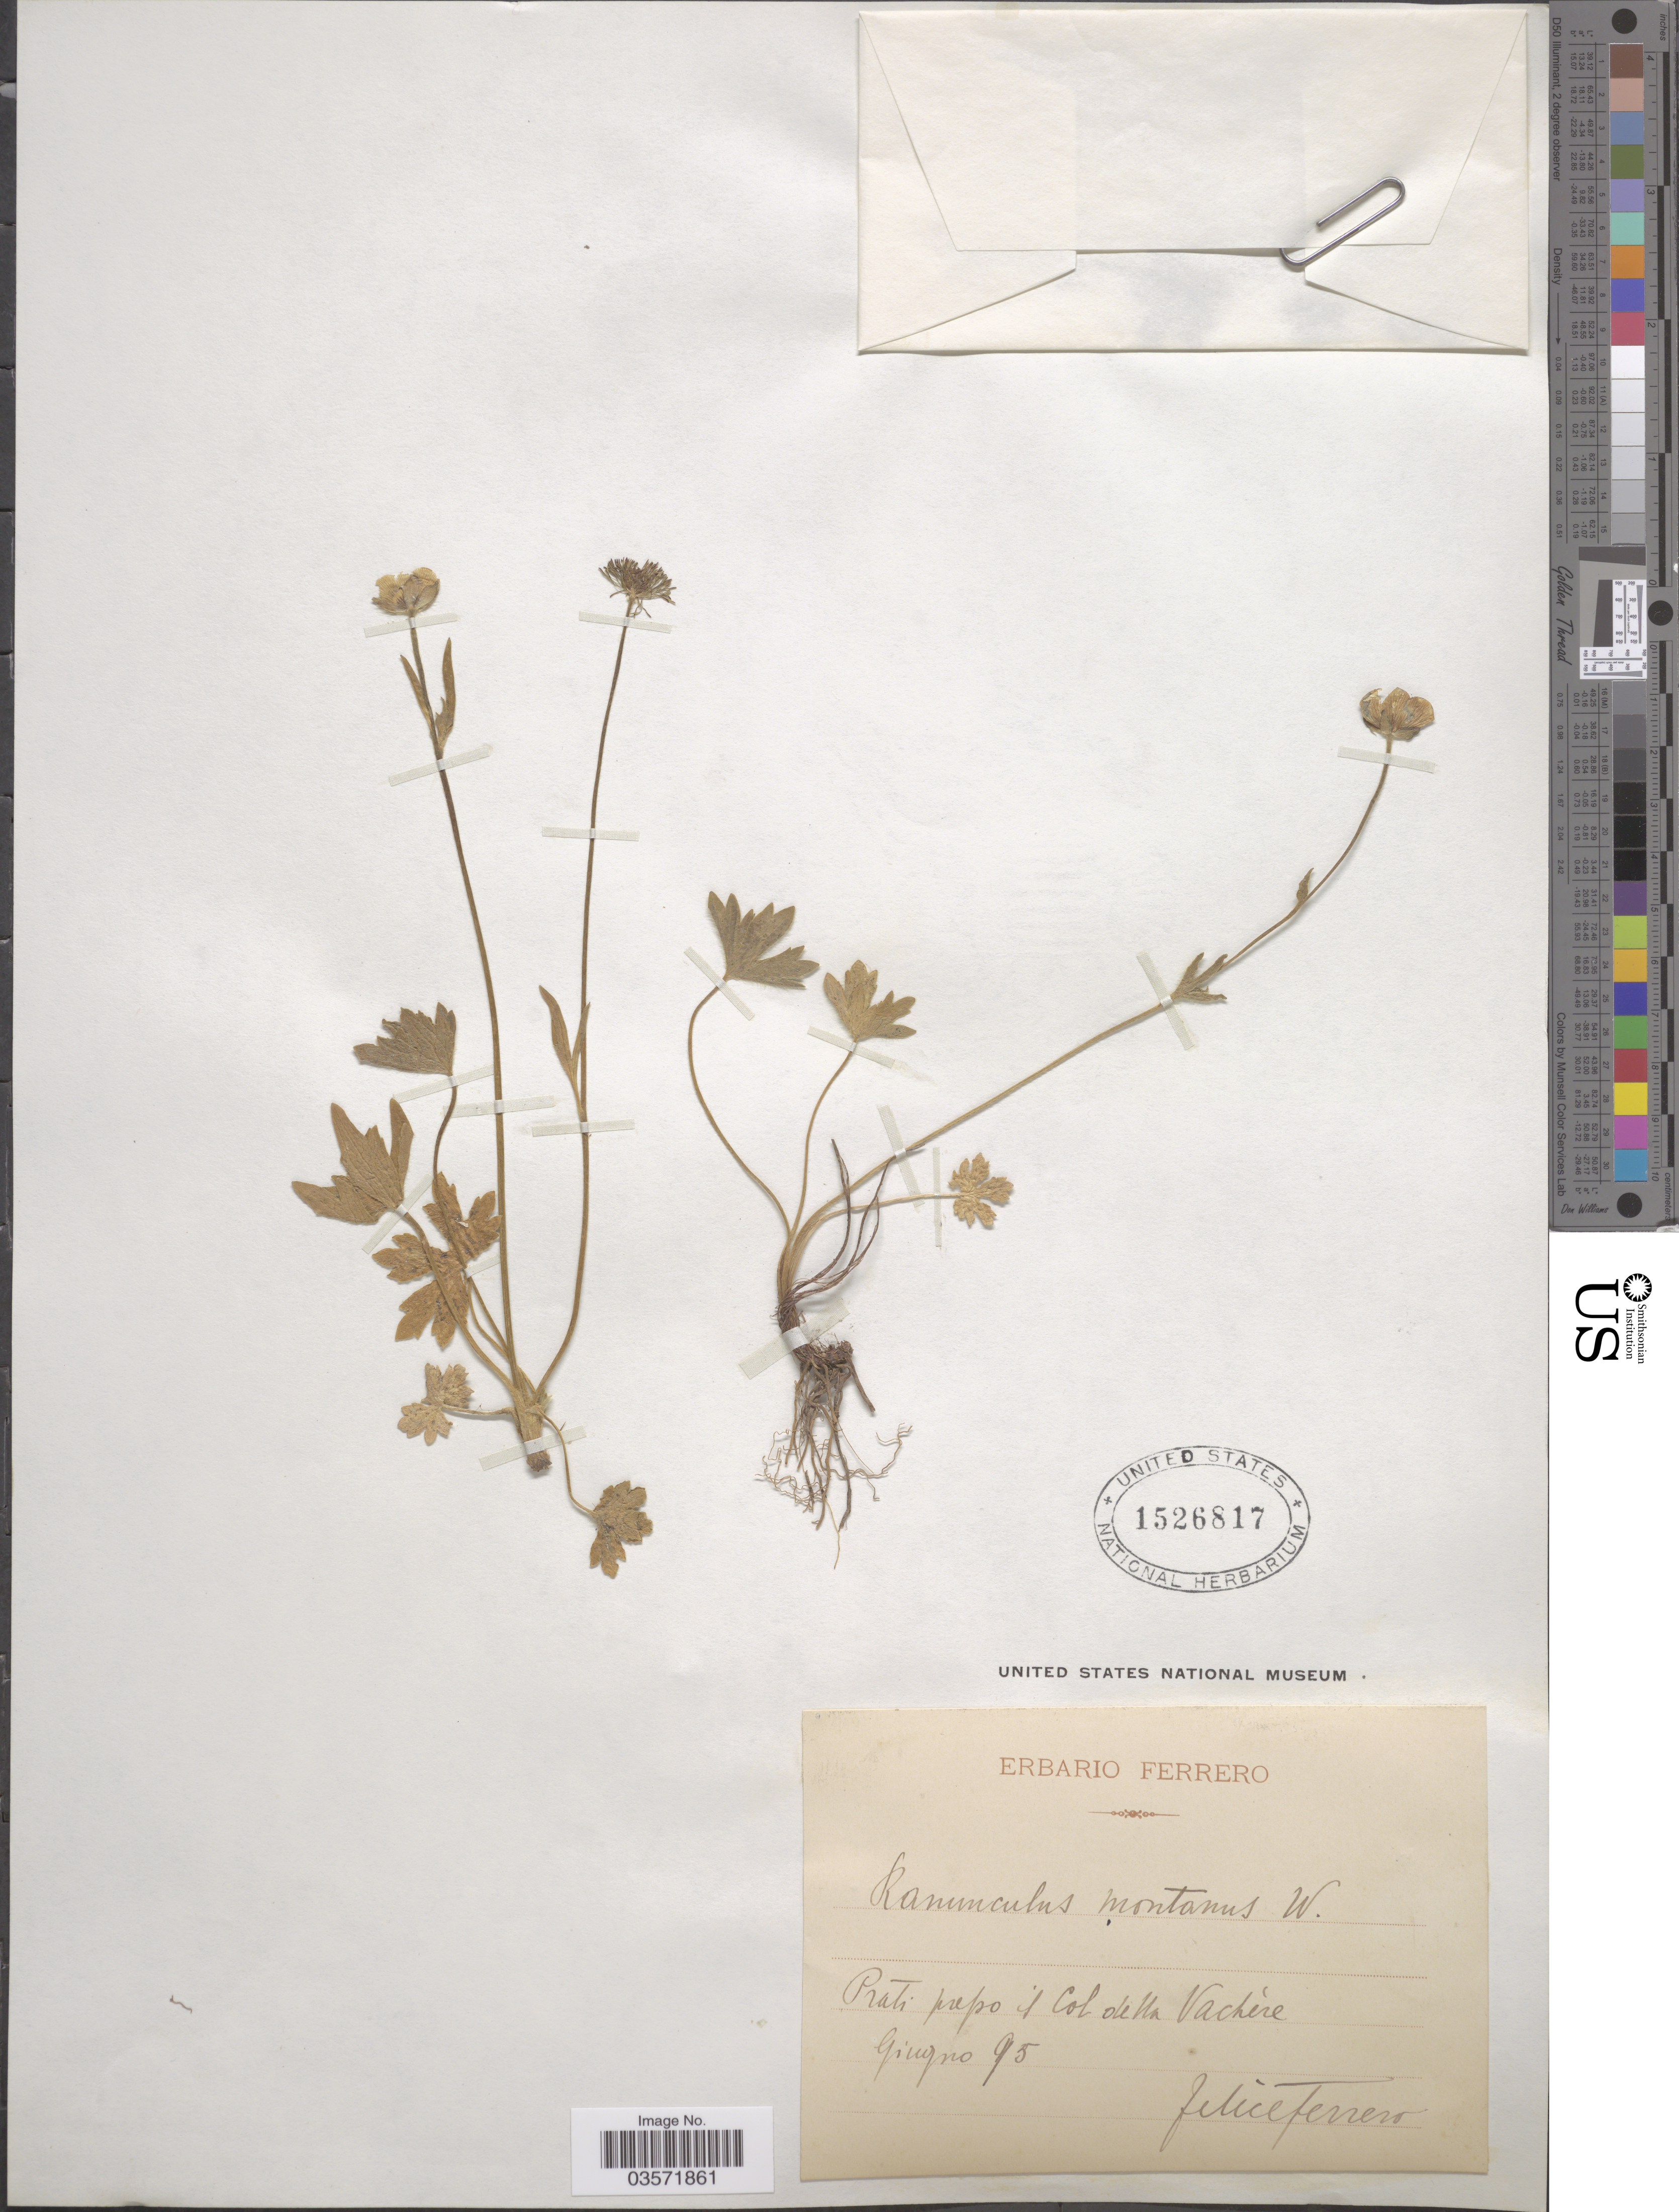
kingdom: Plantae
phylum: Tracheophyta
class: Magnoliopsida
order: Ranunculales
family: Ranunculaceae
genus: Ranunculus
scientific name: Ranunculus montanus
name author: Willd.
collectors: F. Ferrero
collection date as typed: Transcribed d/m/y: /6/95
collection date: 1895-06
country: Italy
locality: Prati presso il Col della Vachère.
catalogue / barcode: US 1526817